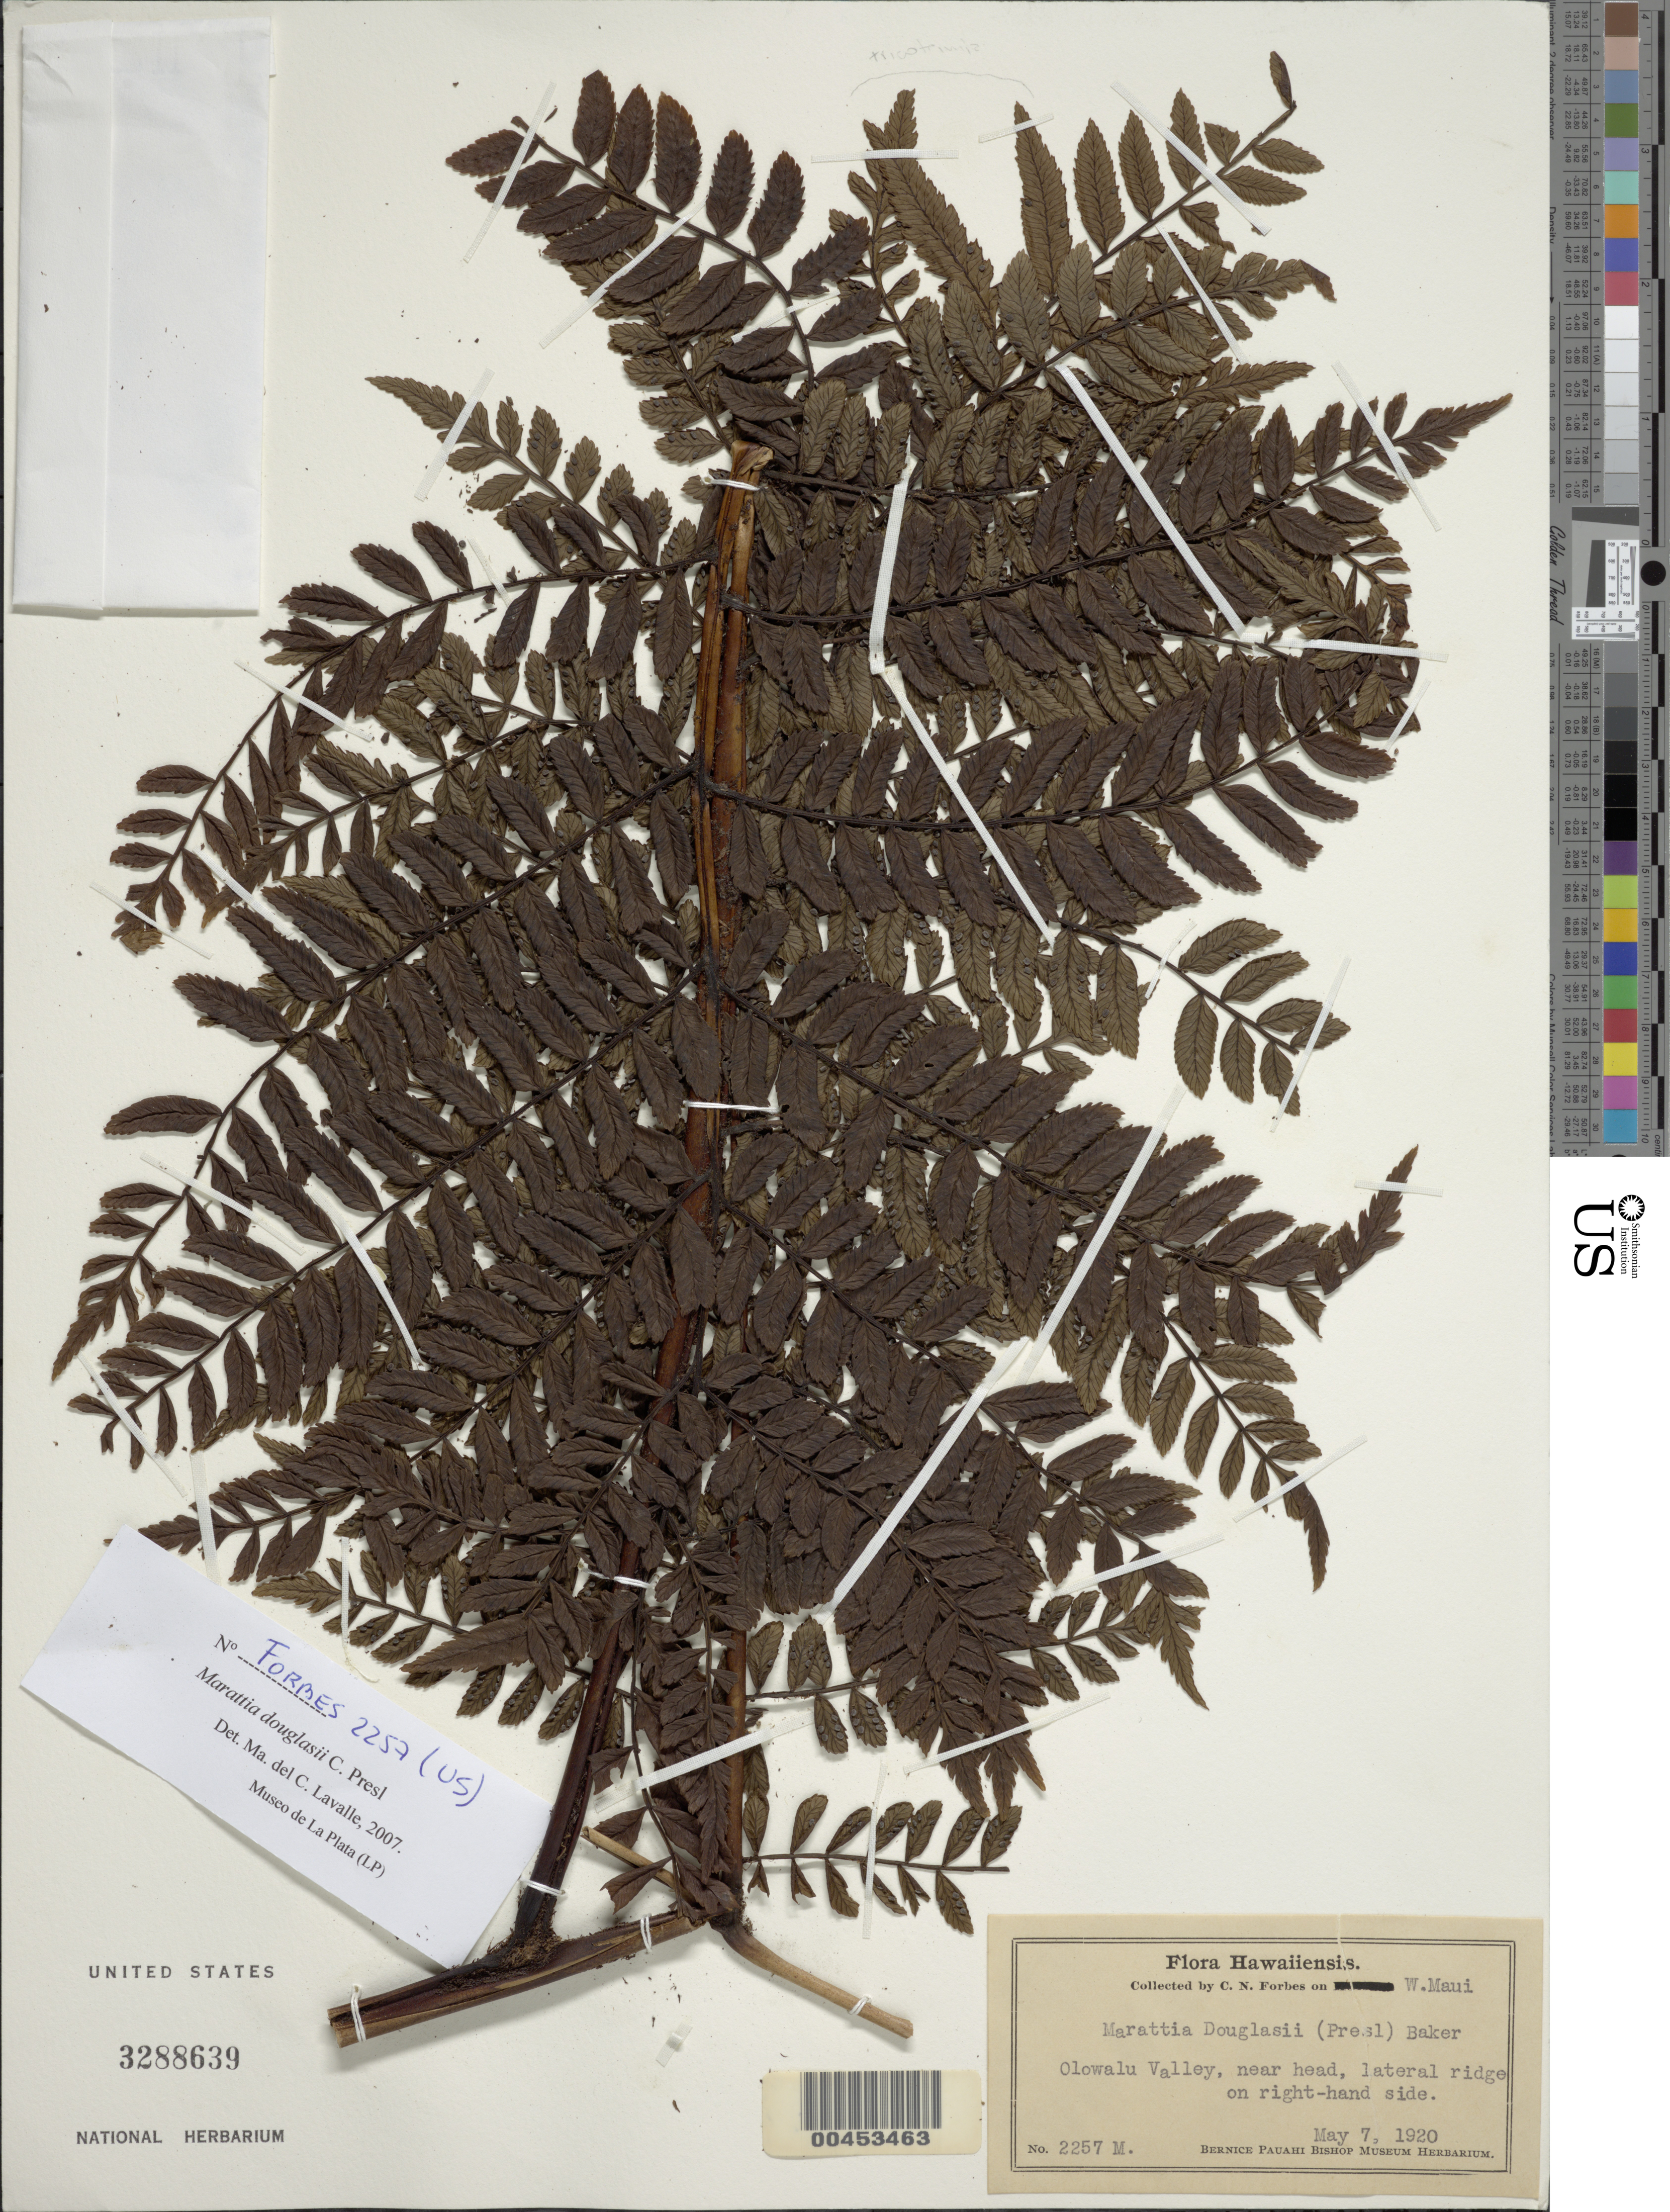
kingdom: Plantae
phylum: Tracheophyta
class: Polypodiopsida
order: Marattiales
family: Marattiaceae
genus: Marattia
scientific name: Marattia douglasii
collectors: C. N. Forbes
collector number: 2257 M.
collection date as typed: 7 May 1920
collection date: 1920-05-07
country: United States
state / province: Hawaii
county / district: Maui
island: Maui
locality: W Maui, Olowalu Valley, near head, lateral ridge on right-hand side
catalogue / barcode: US 3288639